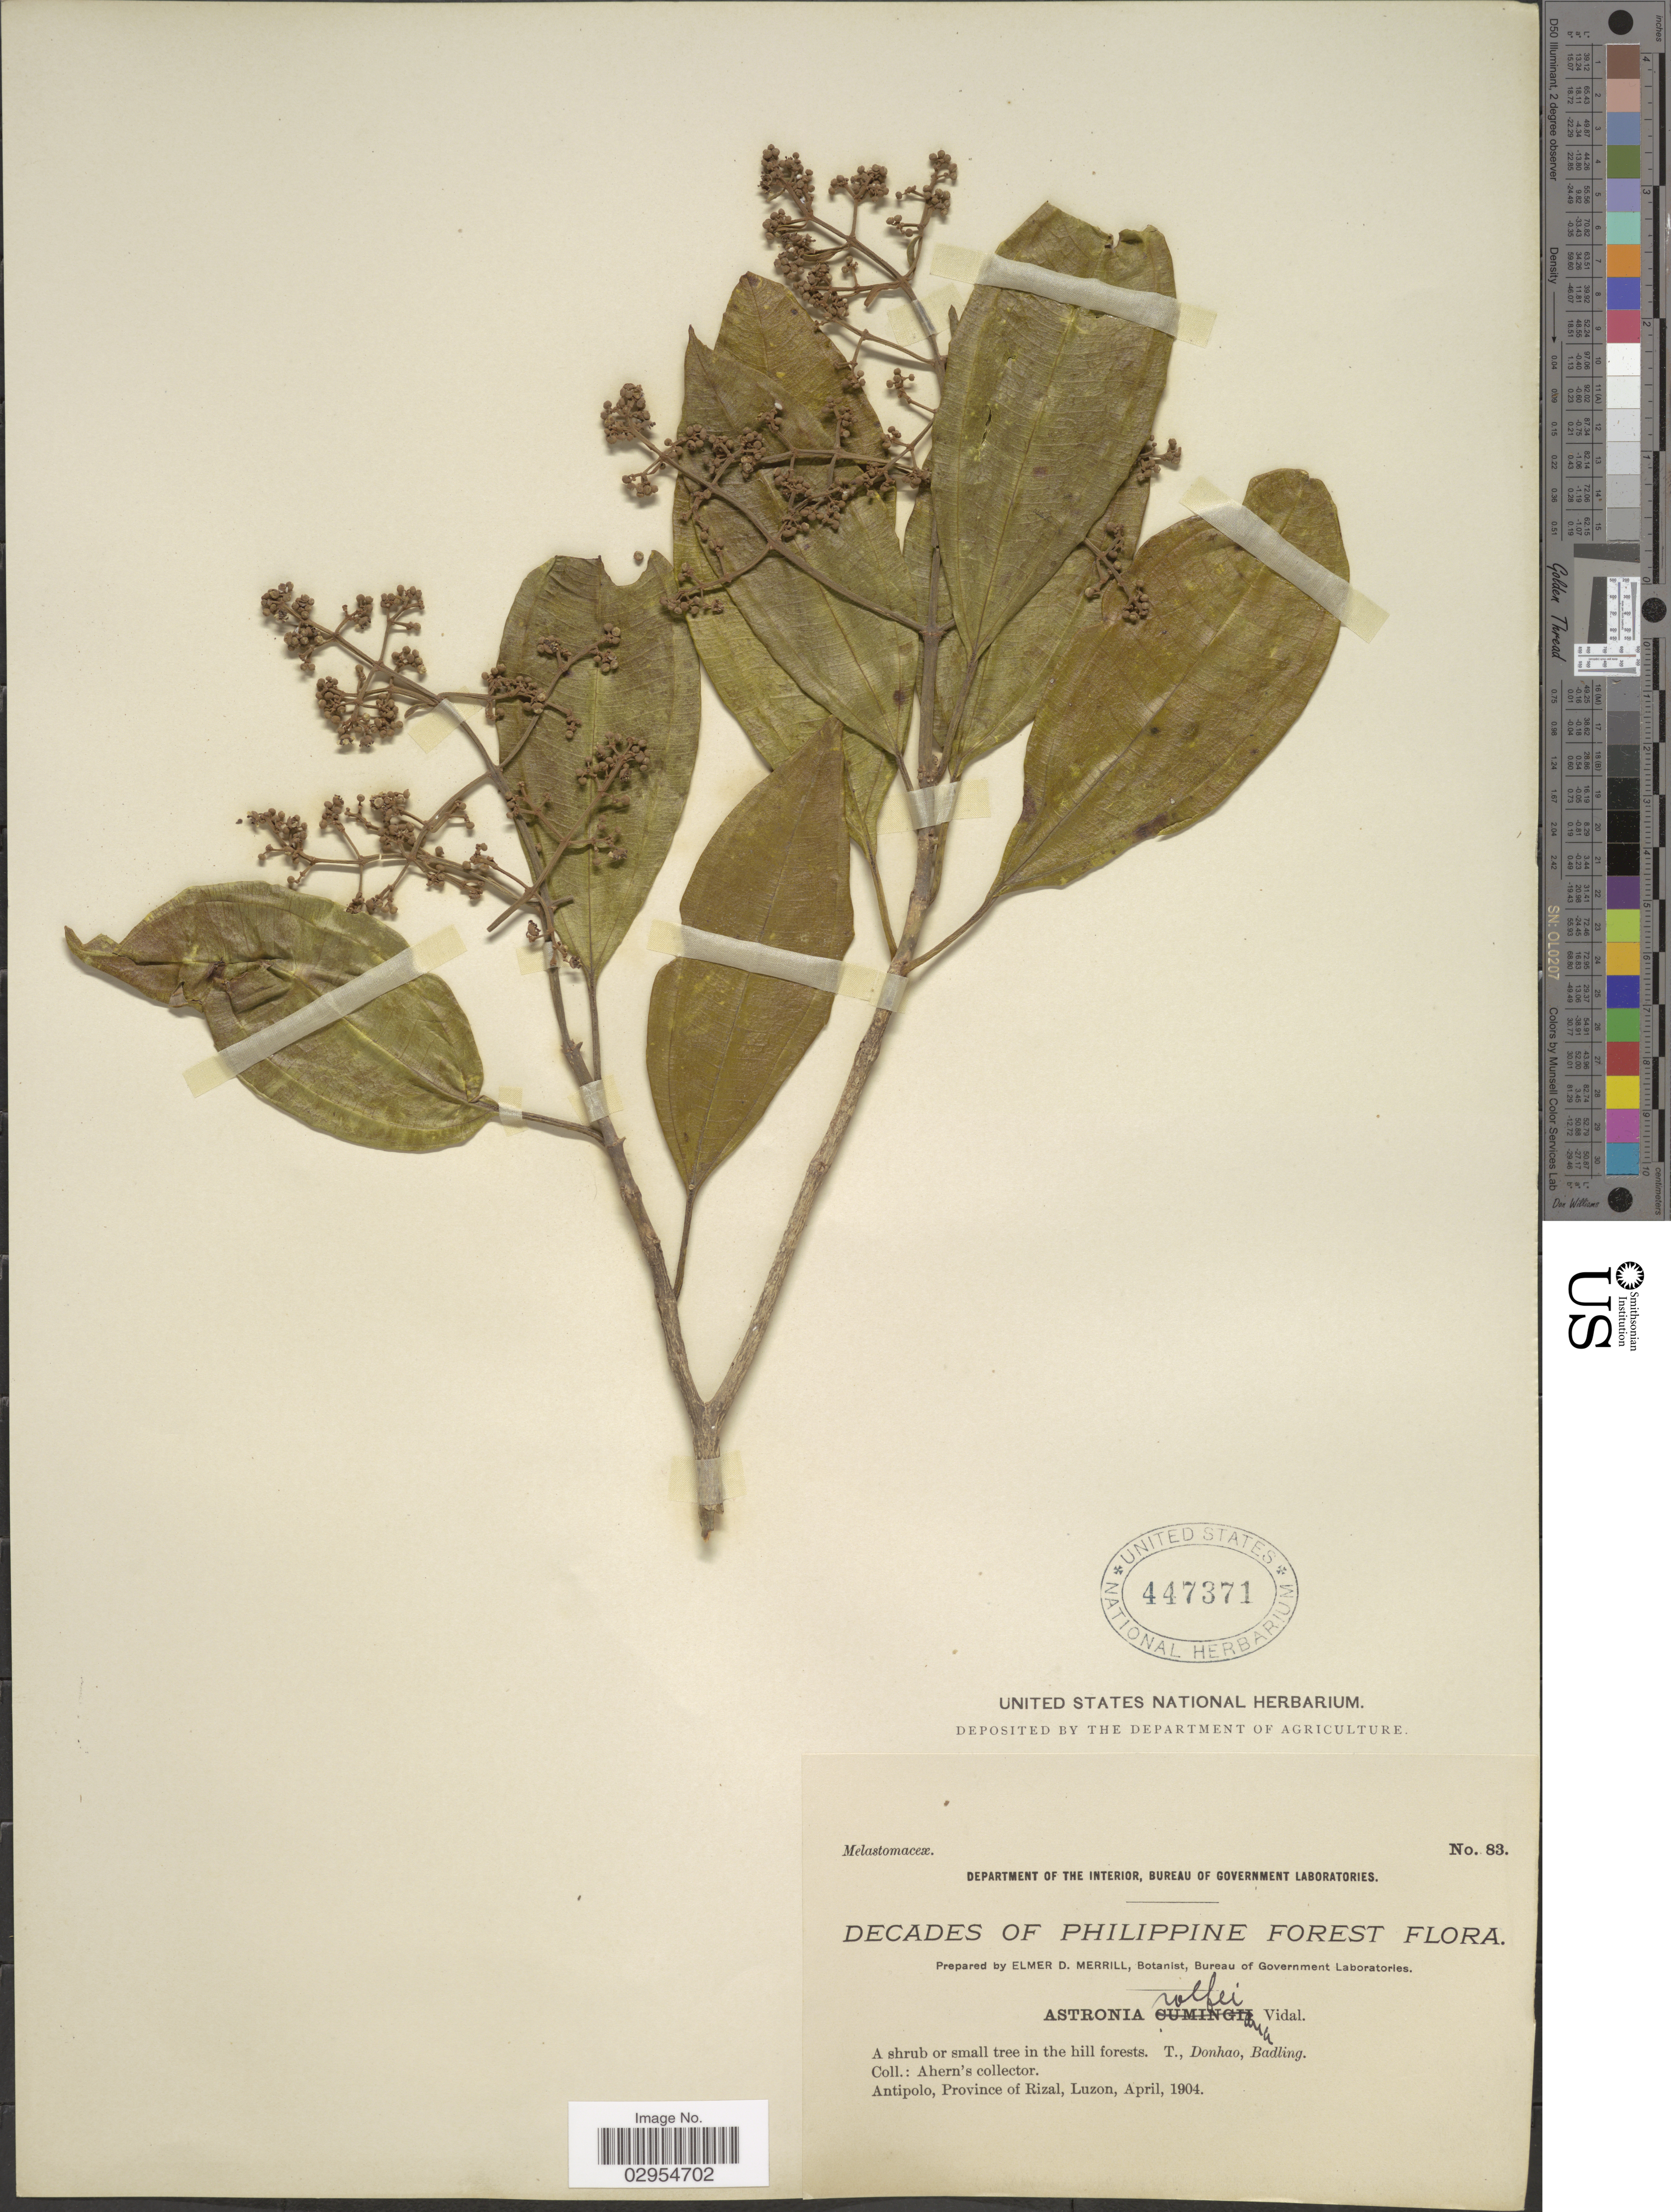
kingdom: Plantae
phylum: Tracheophyta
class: Magnoliopsida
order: Myrtales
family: Melastomataceae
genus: Astronia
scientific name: Astronia rolfei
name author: S. Vidal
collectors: Ahern's collector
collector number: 83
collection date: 1904-04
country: Philippines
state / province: Calabarzon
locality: Antipolo, Province of Rizal, Luzon.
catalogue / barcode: US 447371